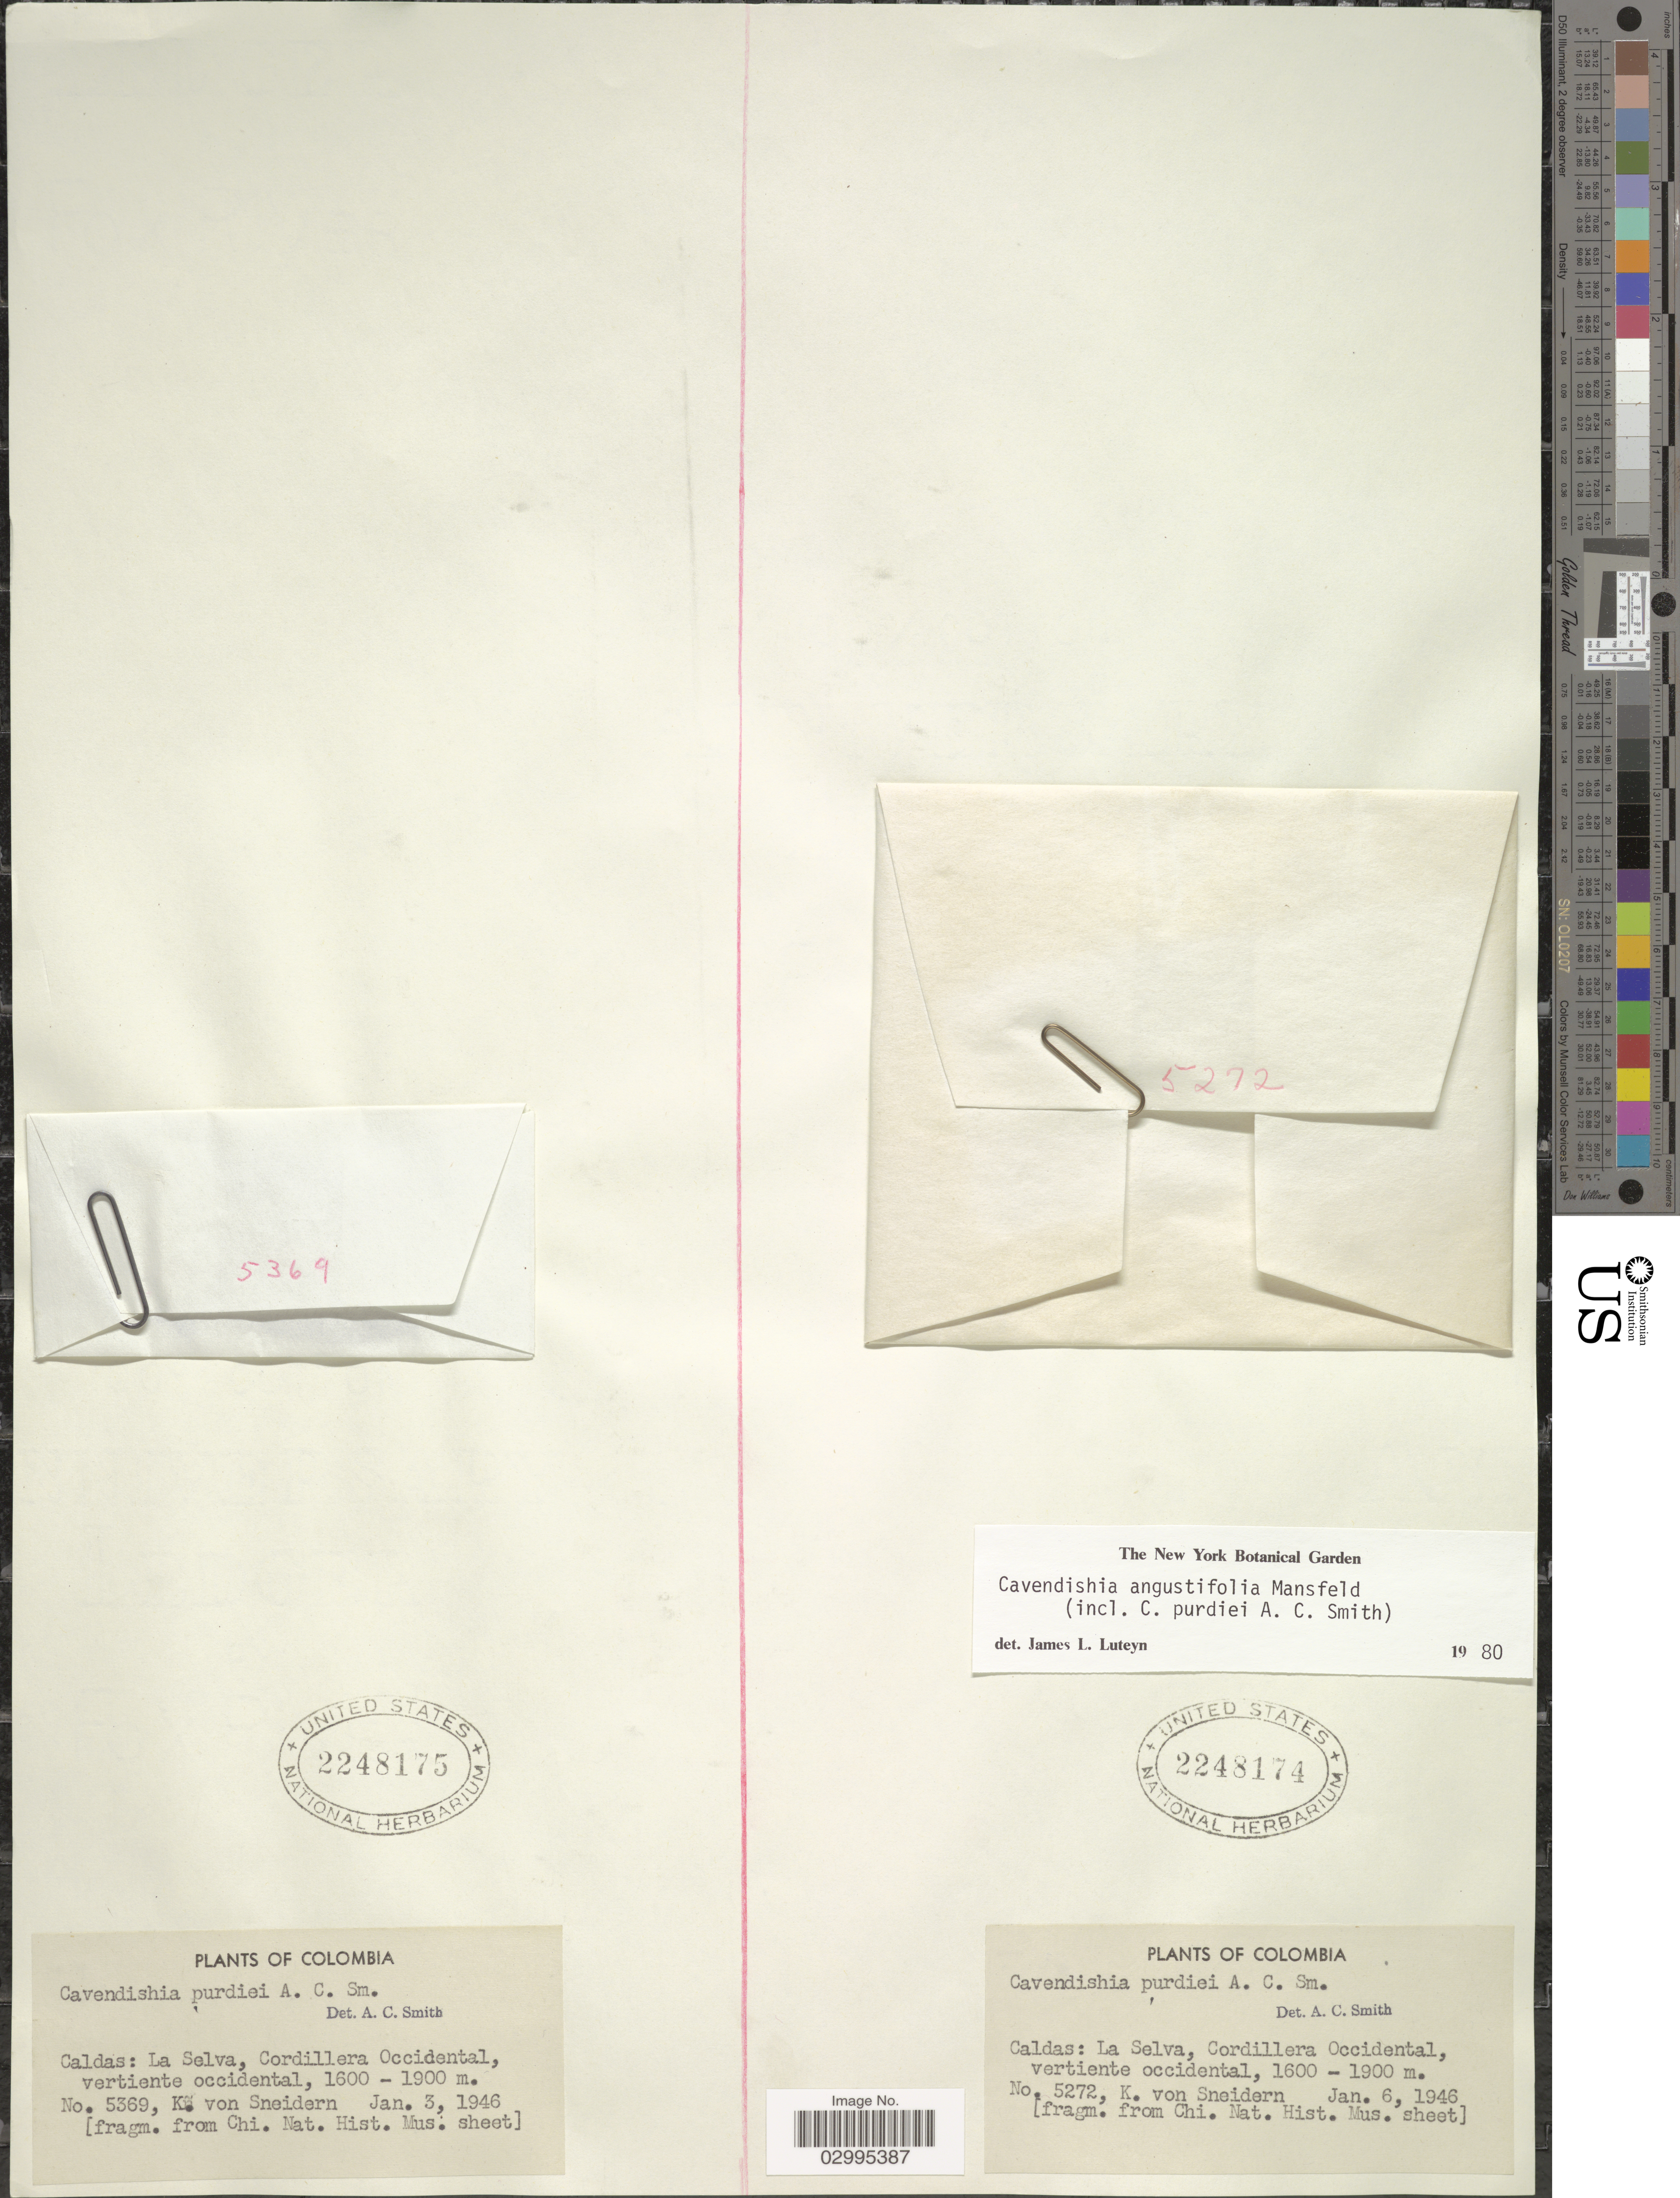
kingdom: Plantae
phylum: Tracheophyta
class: Magnoliopsida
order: Ericales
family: Ericaceae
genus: Cavendishia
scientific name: Cavendishia angustifolia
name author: Mansf.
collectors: K. von Sneidern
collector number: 5369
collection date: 1946-01-03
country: Colombia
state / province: Caldas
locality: La Selva, Cordillera Occidental, vertiente occidental.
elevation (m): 1600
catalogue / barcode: US 2248175-2